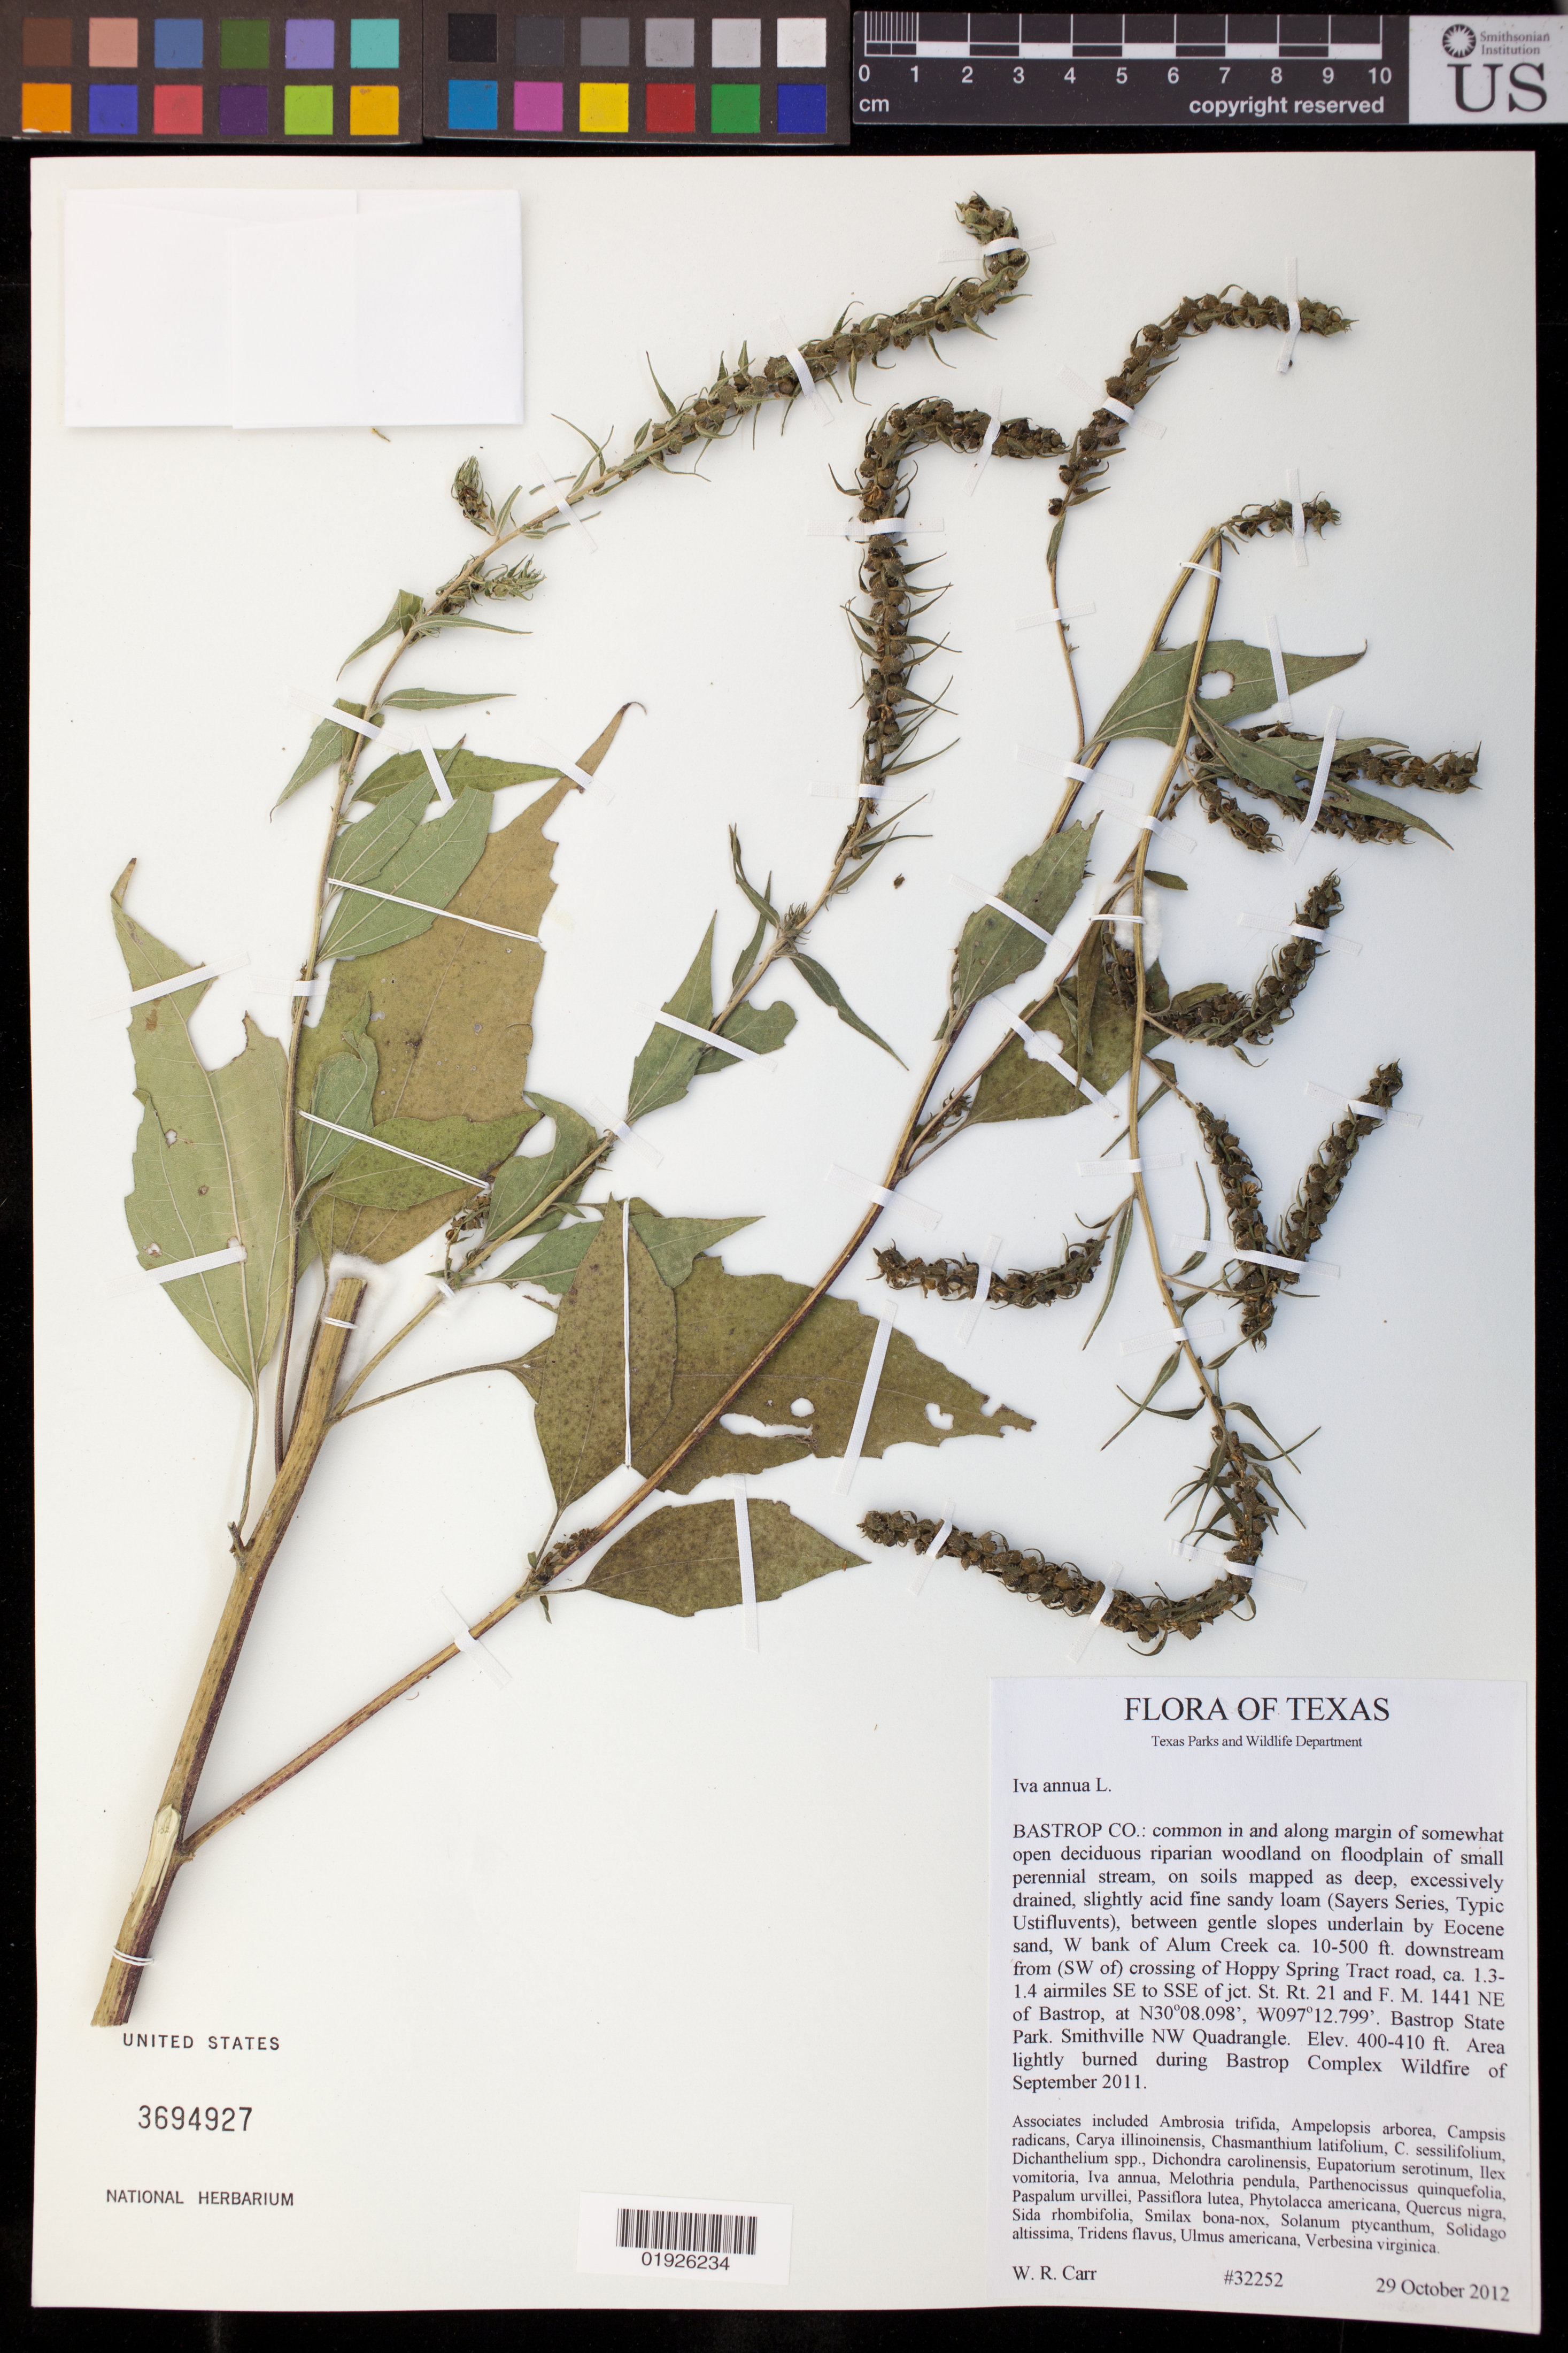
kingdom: Plantae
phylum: Tracheophyta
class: Magnoliopsida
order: Asterales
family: Asteraceae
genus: Iva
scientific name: Iva annua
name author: L.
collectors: W. Carr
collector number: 32252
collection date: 2012-10-29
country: United States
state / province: Texas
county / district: Bastrop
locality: W bank of Alum Creek ca. 10-500 ft. downstream from (SW of) crossing of Hoppy Spring Tract road, ca. 1.3 - 1.4 airmiles SE to SSE of jct. St. Rt. 21 and F. M. 1441 NE of Bastrop. Bastrop State Park. Smithville NW Quadrangle.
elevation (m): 122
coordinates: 30 08.098 N, 097 12.799 W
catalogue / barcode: US 3694927